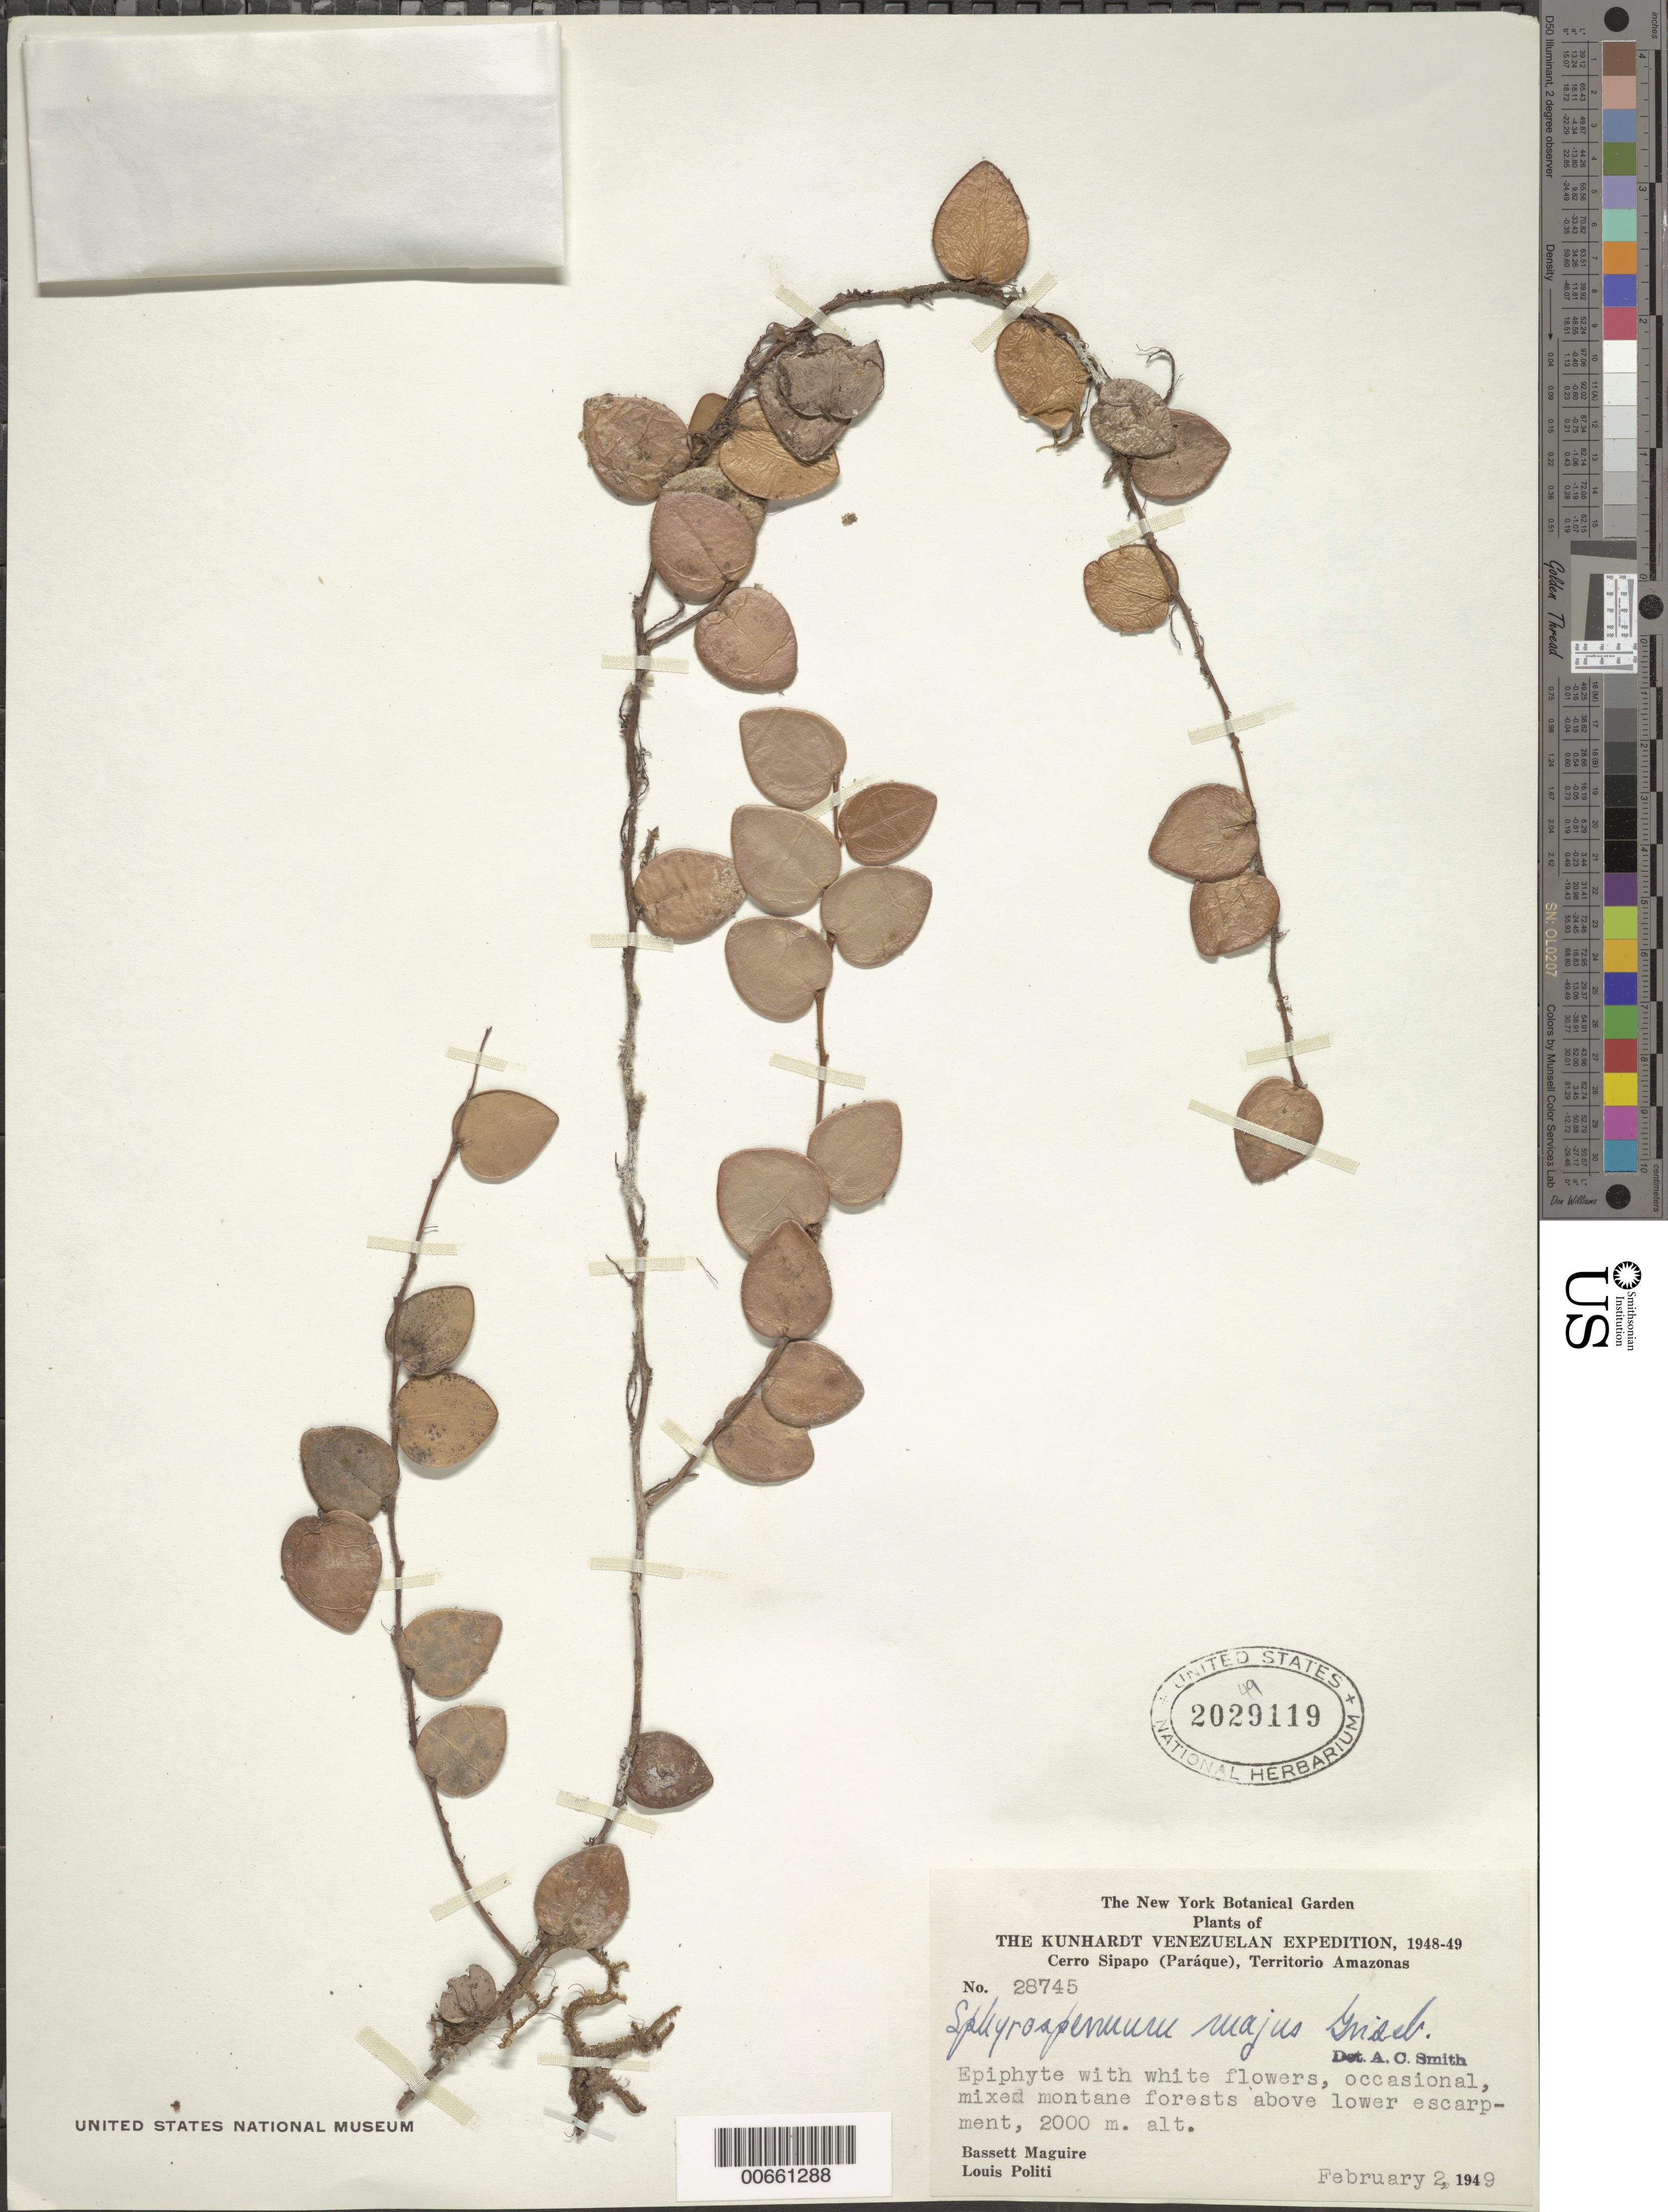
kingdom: Plantae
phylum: Tracheophyta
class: Magnoliopsida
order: Ericales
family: Ericaceae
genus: Sphyrospermum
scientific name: Sphyrospermum majus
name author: Griseb.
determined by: Smith, A. C.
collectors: B. Maguire & L. Politi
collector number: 28745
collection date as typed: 2-Feb-49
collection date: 1949-02-02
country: Venezuela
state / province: Amazonas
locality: Cerro Sipapo (Paráque), lower escarpment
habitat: Mixed montane forest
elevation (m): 2000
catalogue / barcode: US 2029119